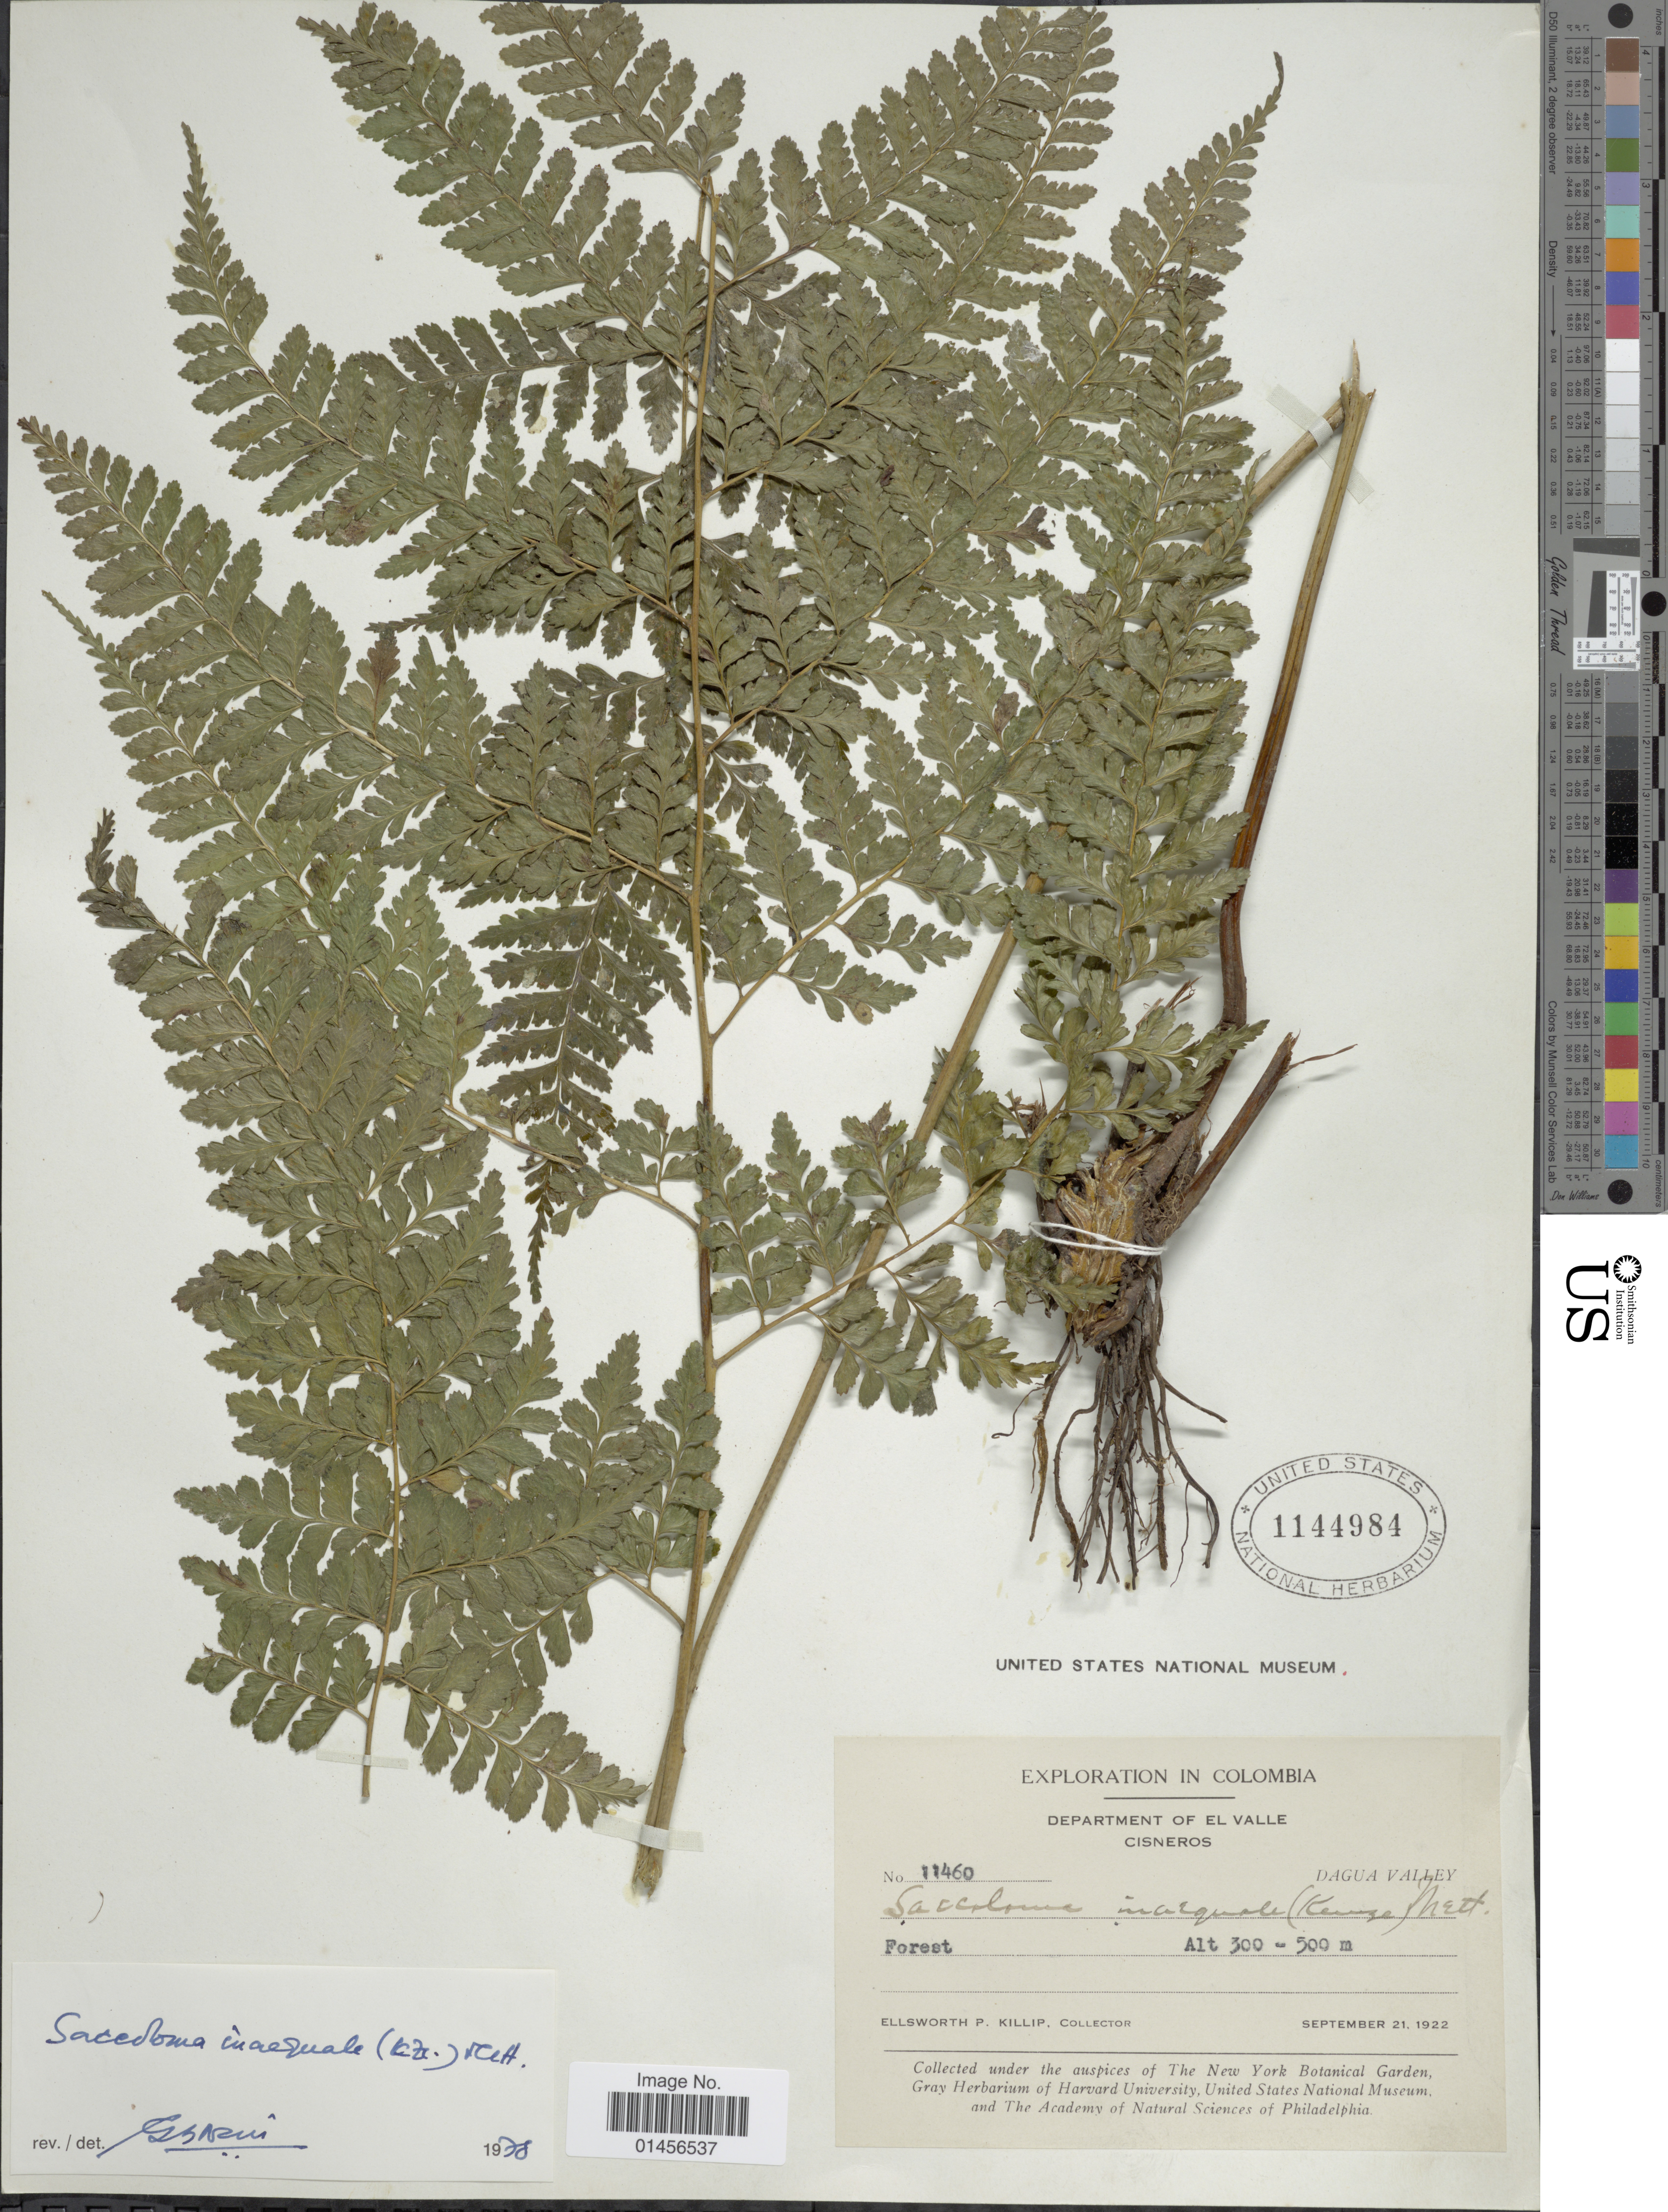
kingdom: Plantae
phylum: Tracheophyta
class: Polypodiopsida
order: Polypodiales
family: Saccolomataceae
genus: Saccoloma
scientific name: Saccoloma inaequale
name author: (Kunze) Mett.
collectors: E. P. Killip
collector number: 11460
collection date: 1922-09-21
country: Colombia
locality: Department El Valle, Cisneros, Dagua Valley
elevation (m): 300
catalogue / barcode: US 1144984